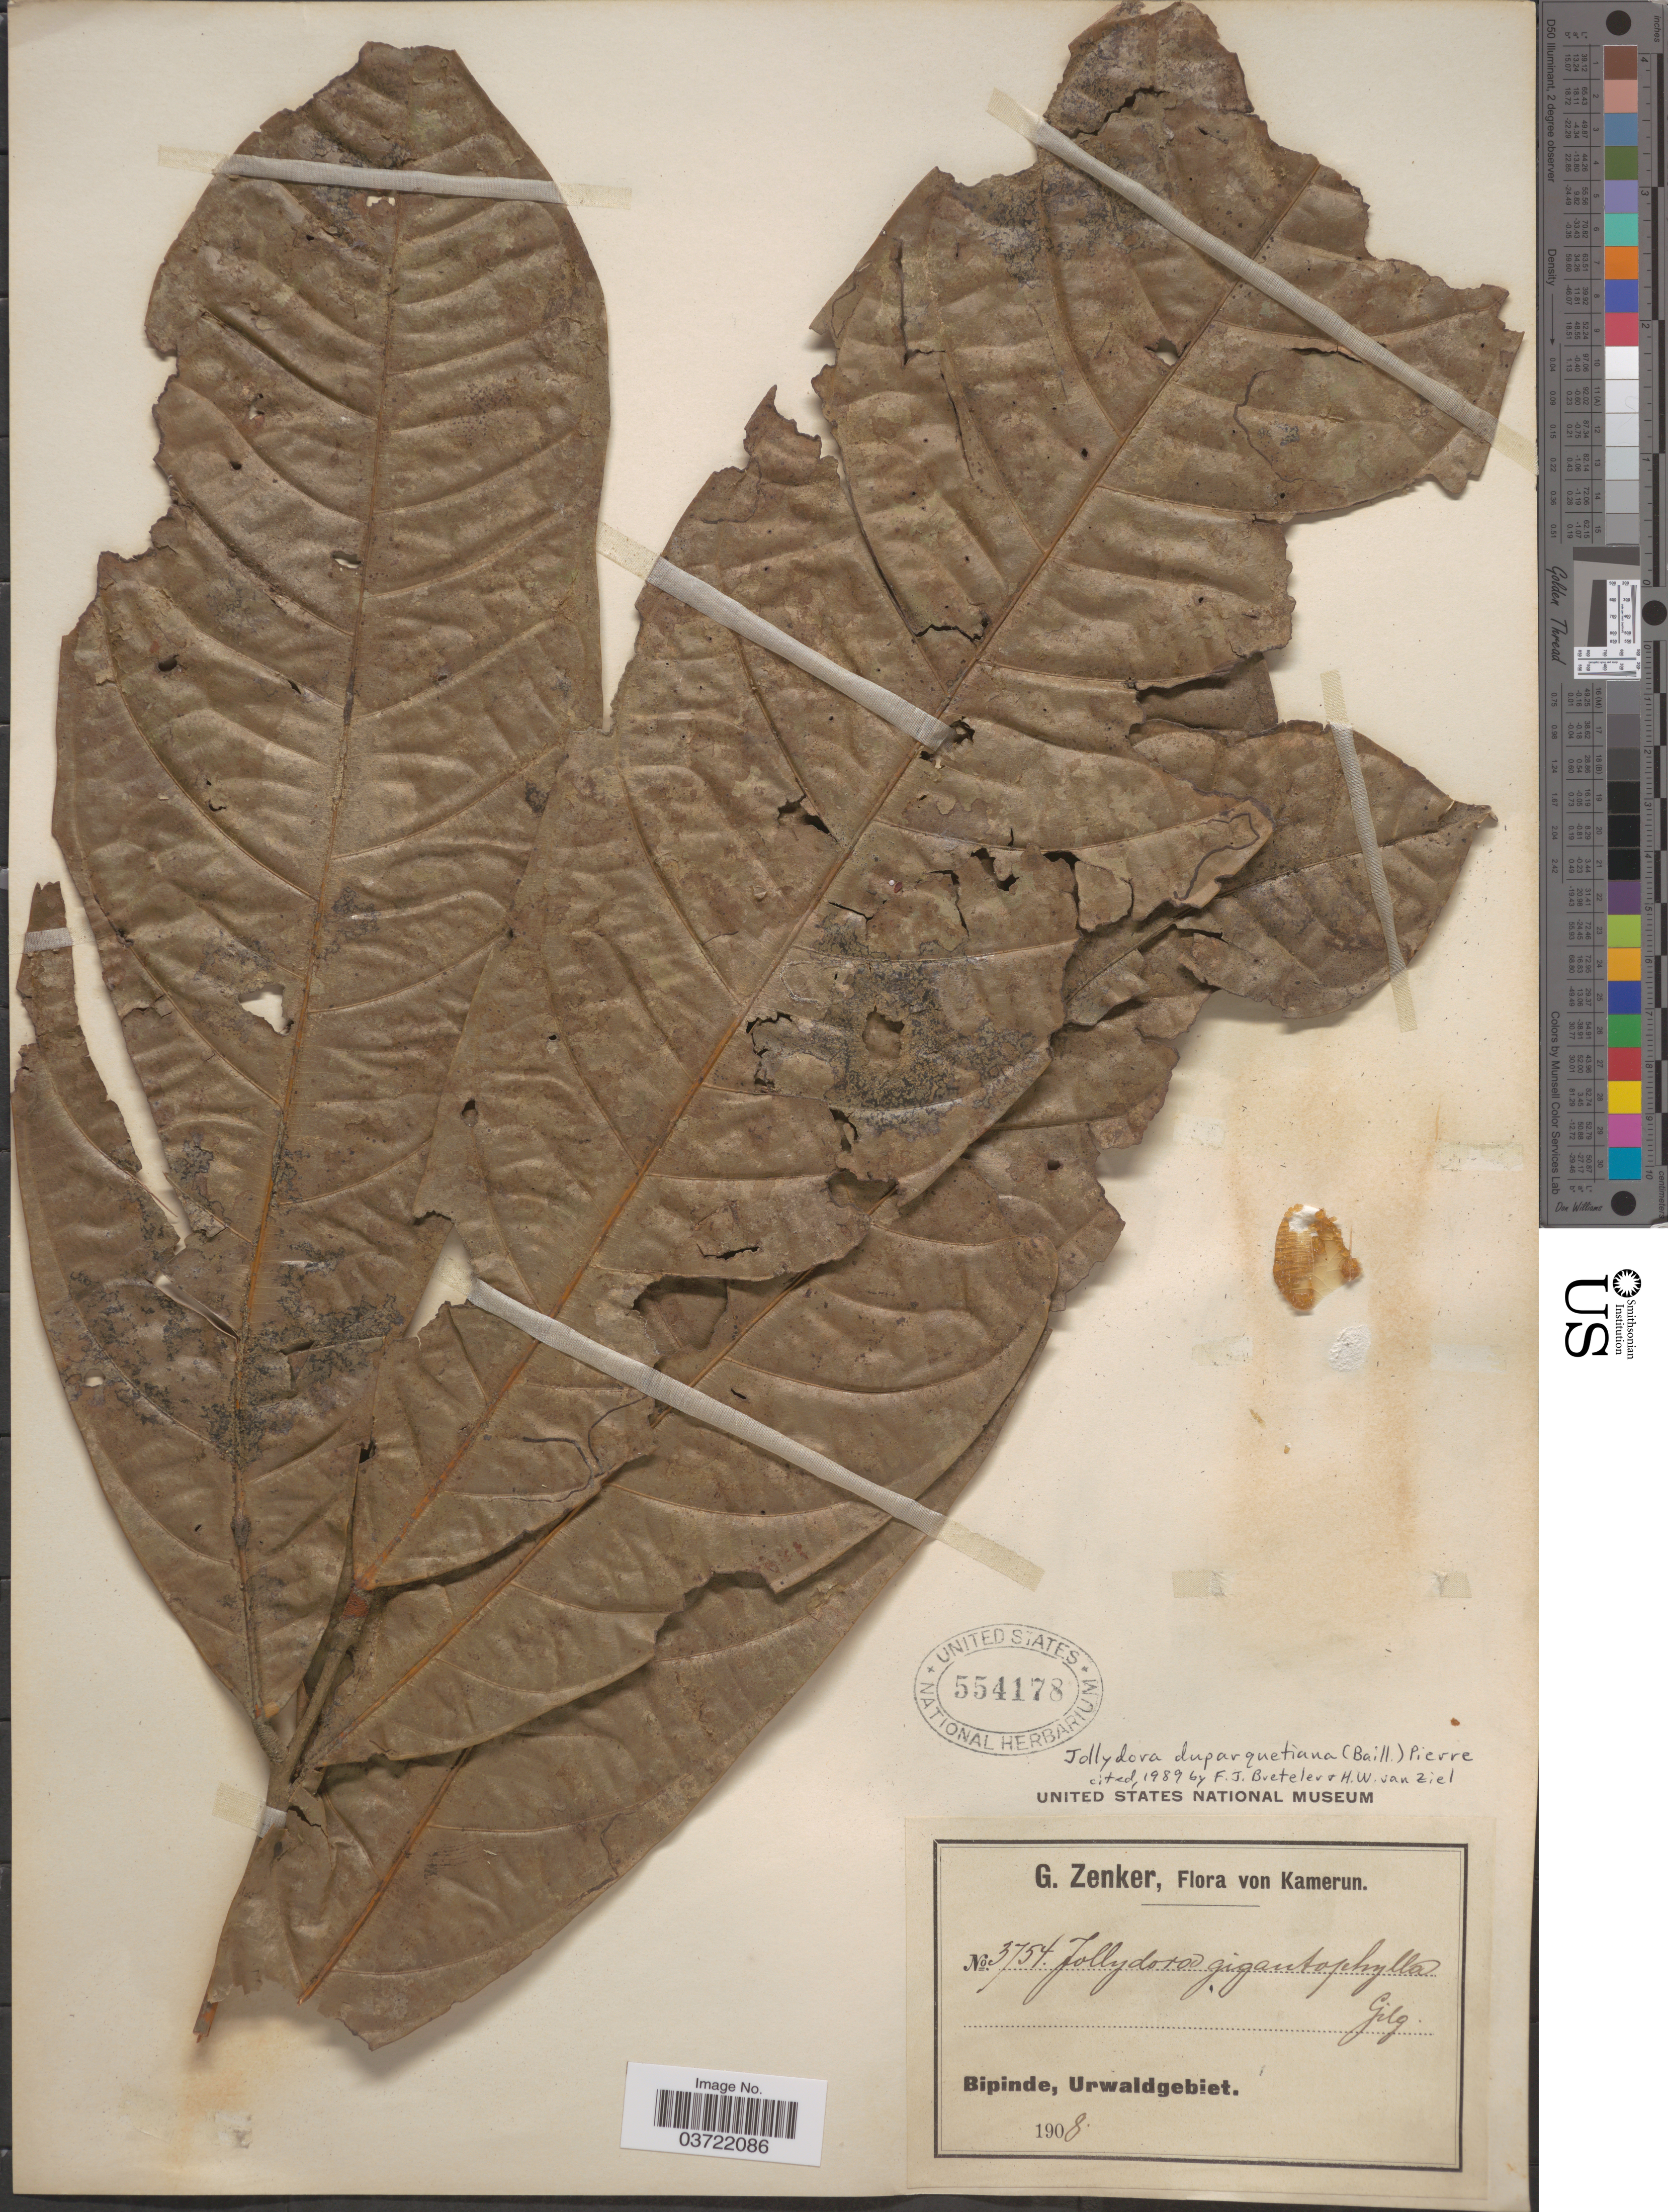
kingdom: Plantae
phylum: Tracheophyta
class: Magnoliopsida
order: Oxalidales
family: Connaraceae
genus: Jollydora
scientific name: Jollydora duparquetiana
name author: (Baill.) Pierre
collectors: G. A. Zenker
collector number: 3754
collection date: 1908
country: Cameroon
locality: Kamerun. Bipinde, Urwaldgebiet.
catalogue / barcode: US 554178